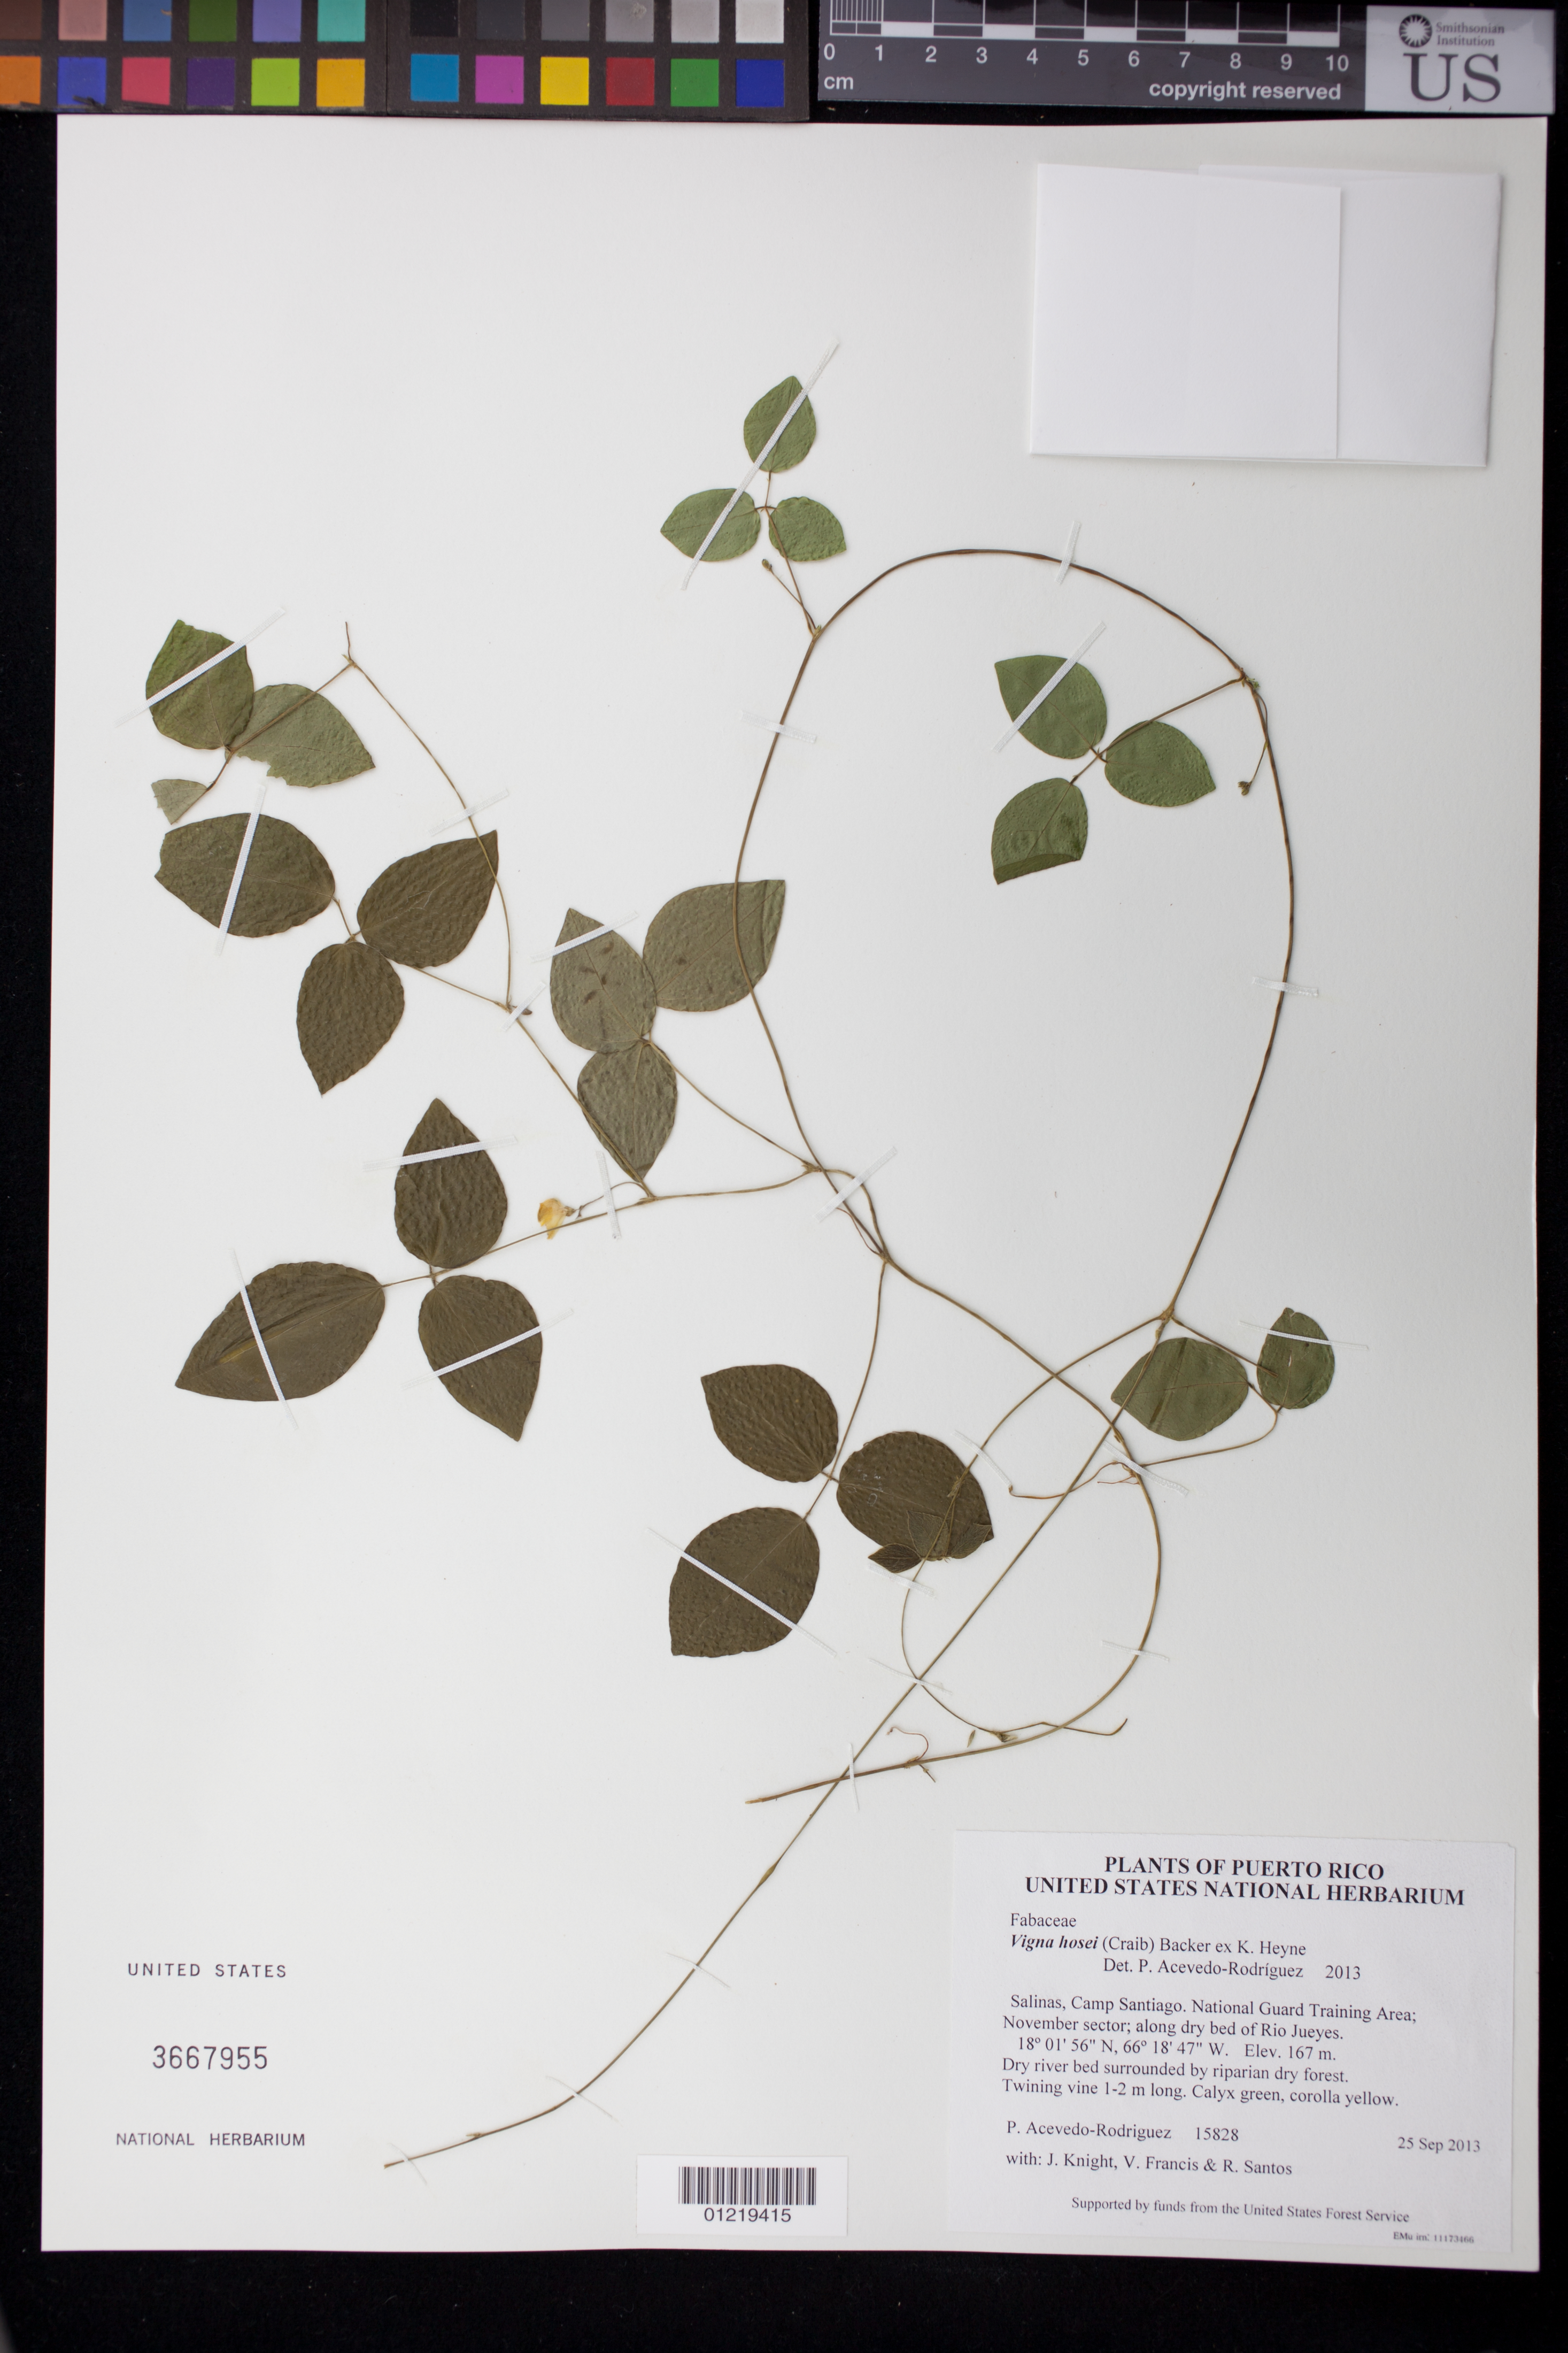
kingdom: Plantae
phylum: Tracheophyta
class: Magnoliopsida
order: Fabales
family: Fabaceae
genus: Vigna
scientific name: Vigna hosei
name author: (Craib) Backer ex K. Heyne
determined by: Acevedo-Rodríguez, P., (BOT), Smithsonian Institution - National Museum of Natural History (UNITED STATES)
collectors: P. Acevedo-Rodr., J. Knight, V. Francis & R. Santos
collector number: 15828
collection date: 2013-09-25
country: Puerto Rico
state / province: Salinas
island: Puerto Rico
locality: Camp Santiago. National Guard Training Area; November sector; along dry bed of Rio Jueyes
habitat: Dry river bed surrounded by riparian dry forest.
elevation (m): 167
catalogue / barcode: US 3667955